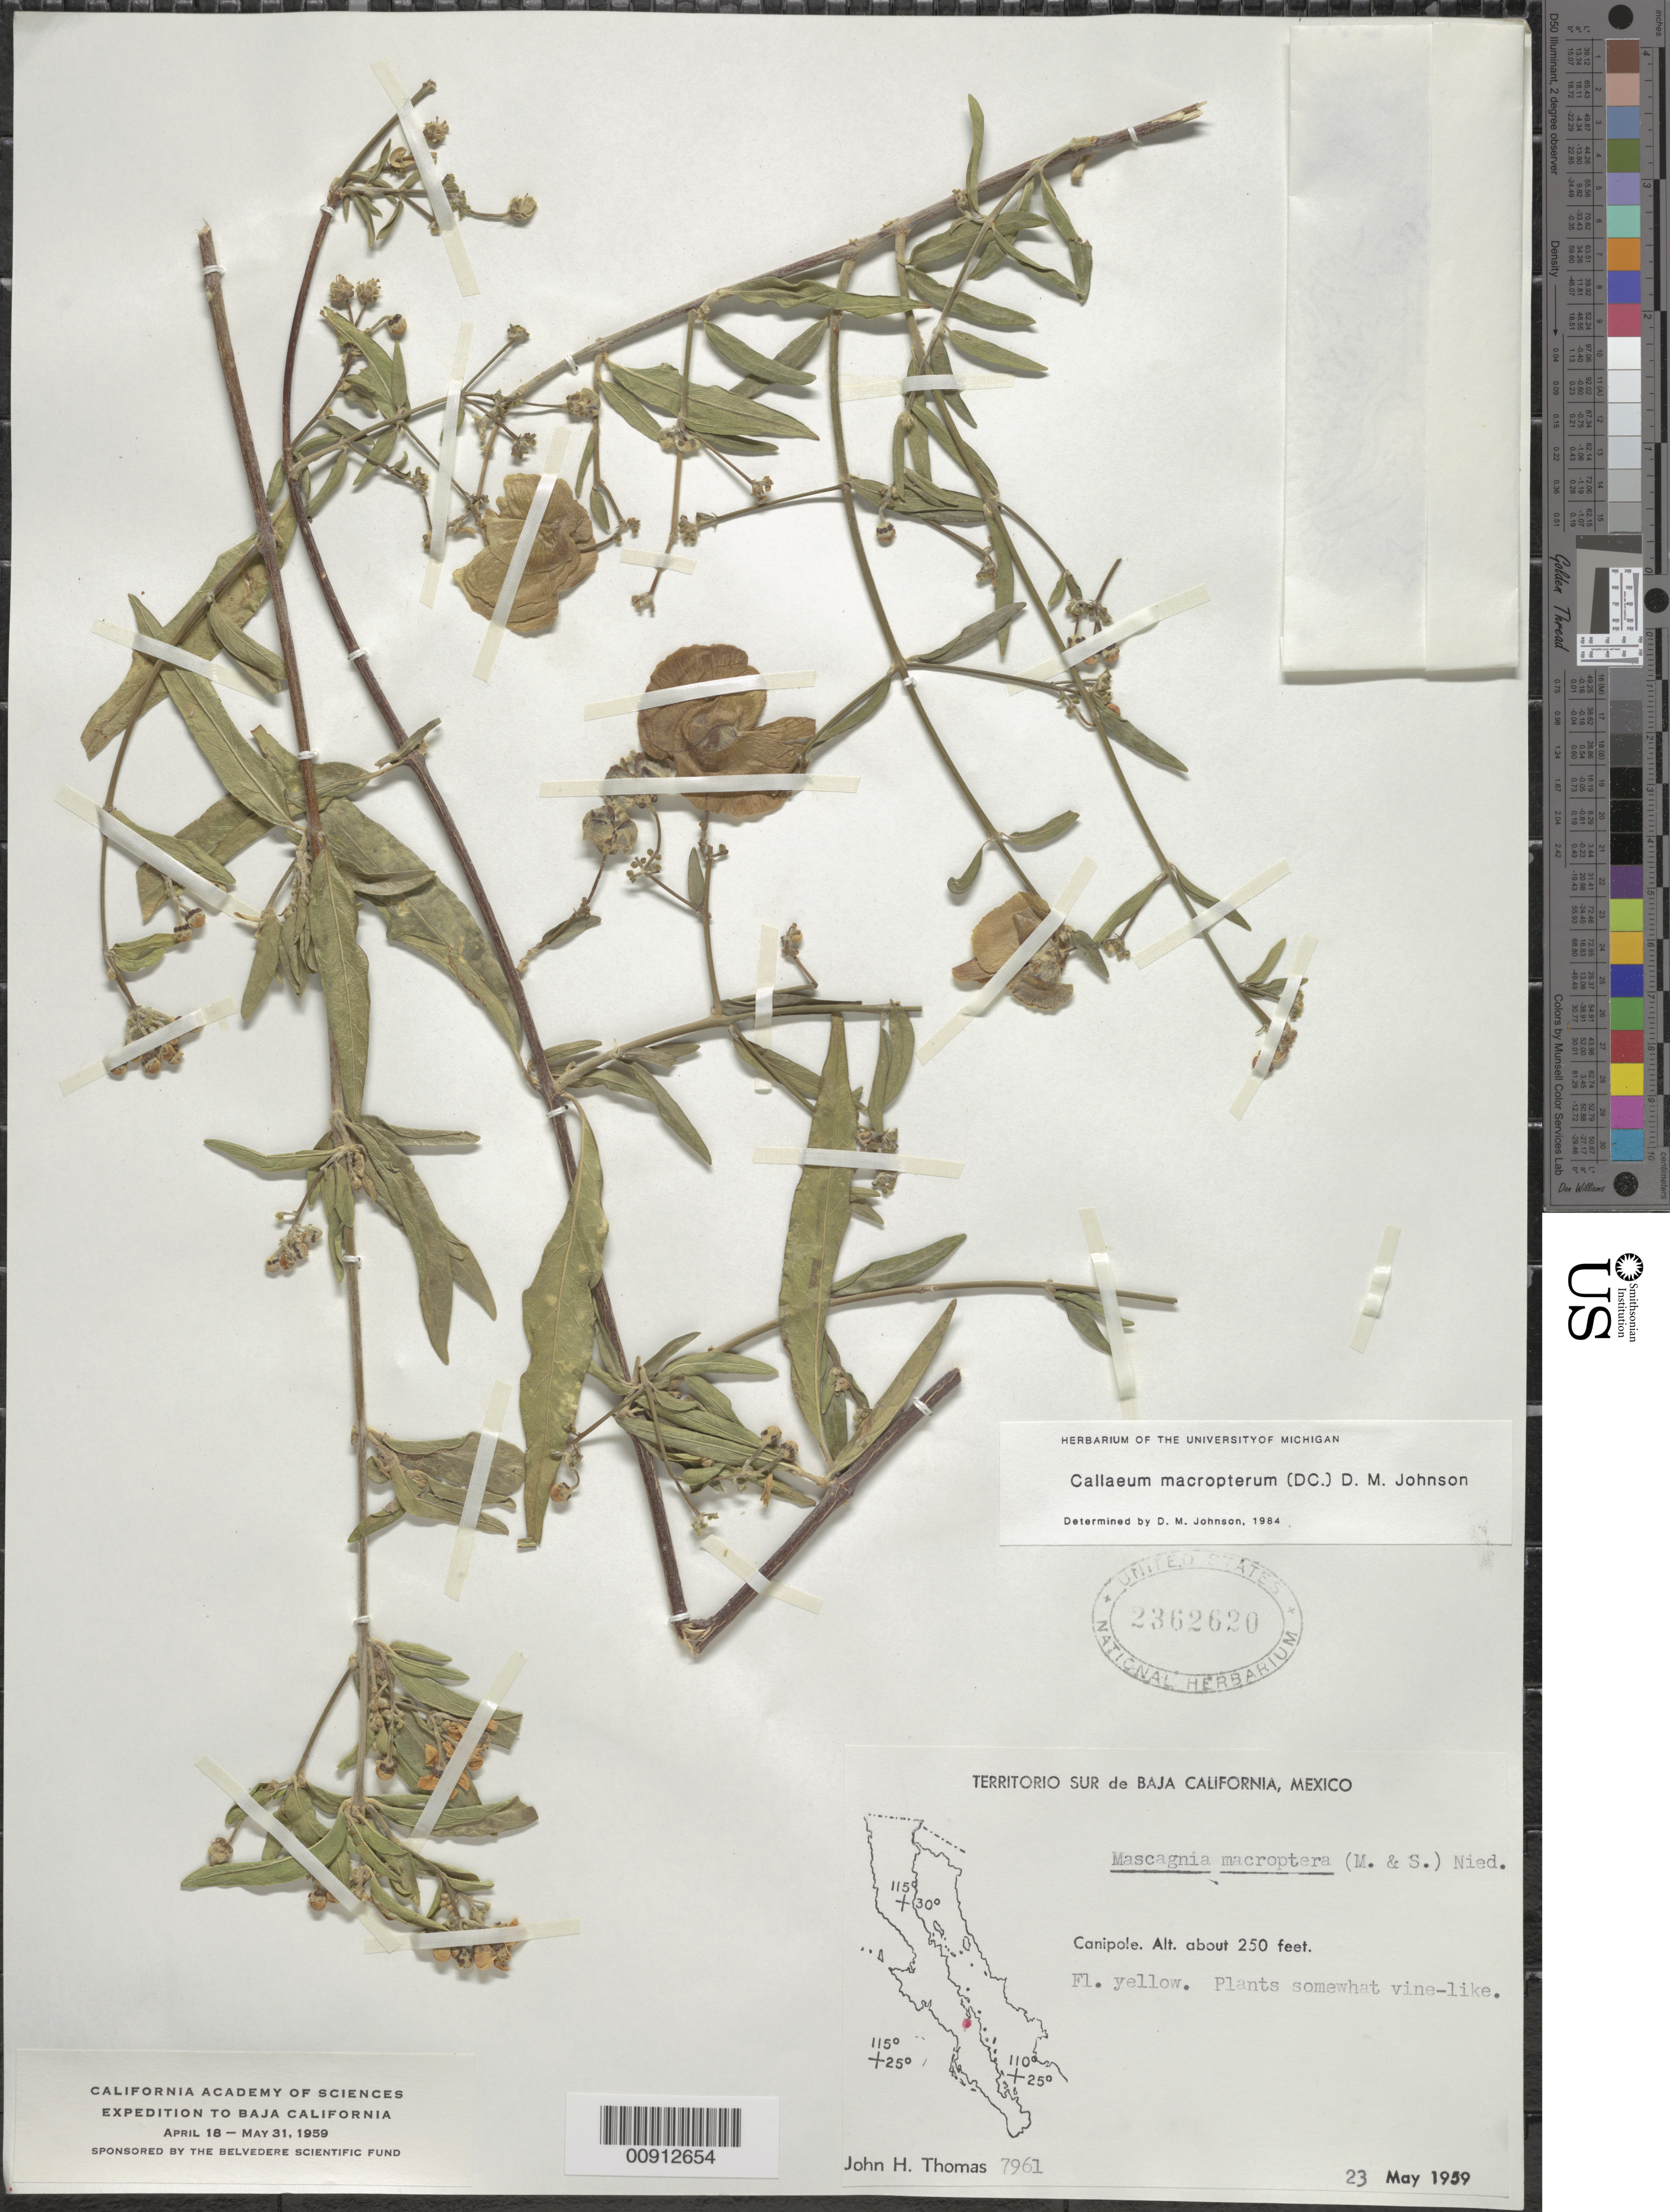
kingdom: Plantae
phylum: Tracheophyta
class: Magnoliopsida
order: Malpighiales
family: Malpighiaceae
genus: Callaeum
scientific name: Callaeum macropterum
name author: (Moc. & Sessé ex DC.) D.M. Johnson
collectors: J. H. Thomas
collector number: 7961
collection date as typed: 23 May 1959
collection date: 1959-05-23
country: Mexico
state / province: Baja California Sur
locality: Canipole. Territorio Sur de Baja California.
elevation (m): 76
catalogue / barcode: US 2362620